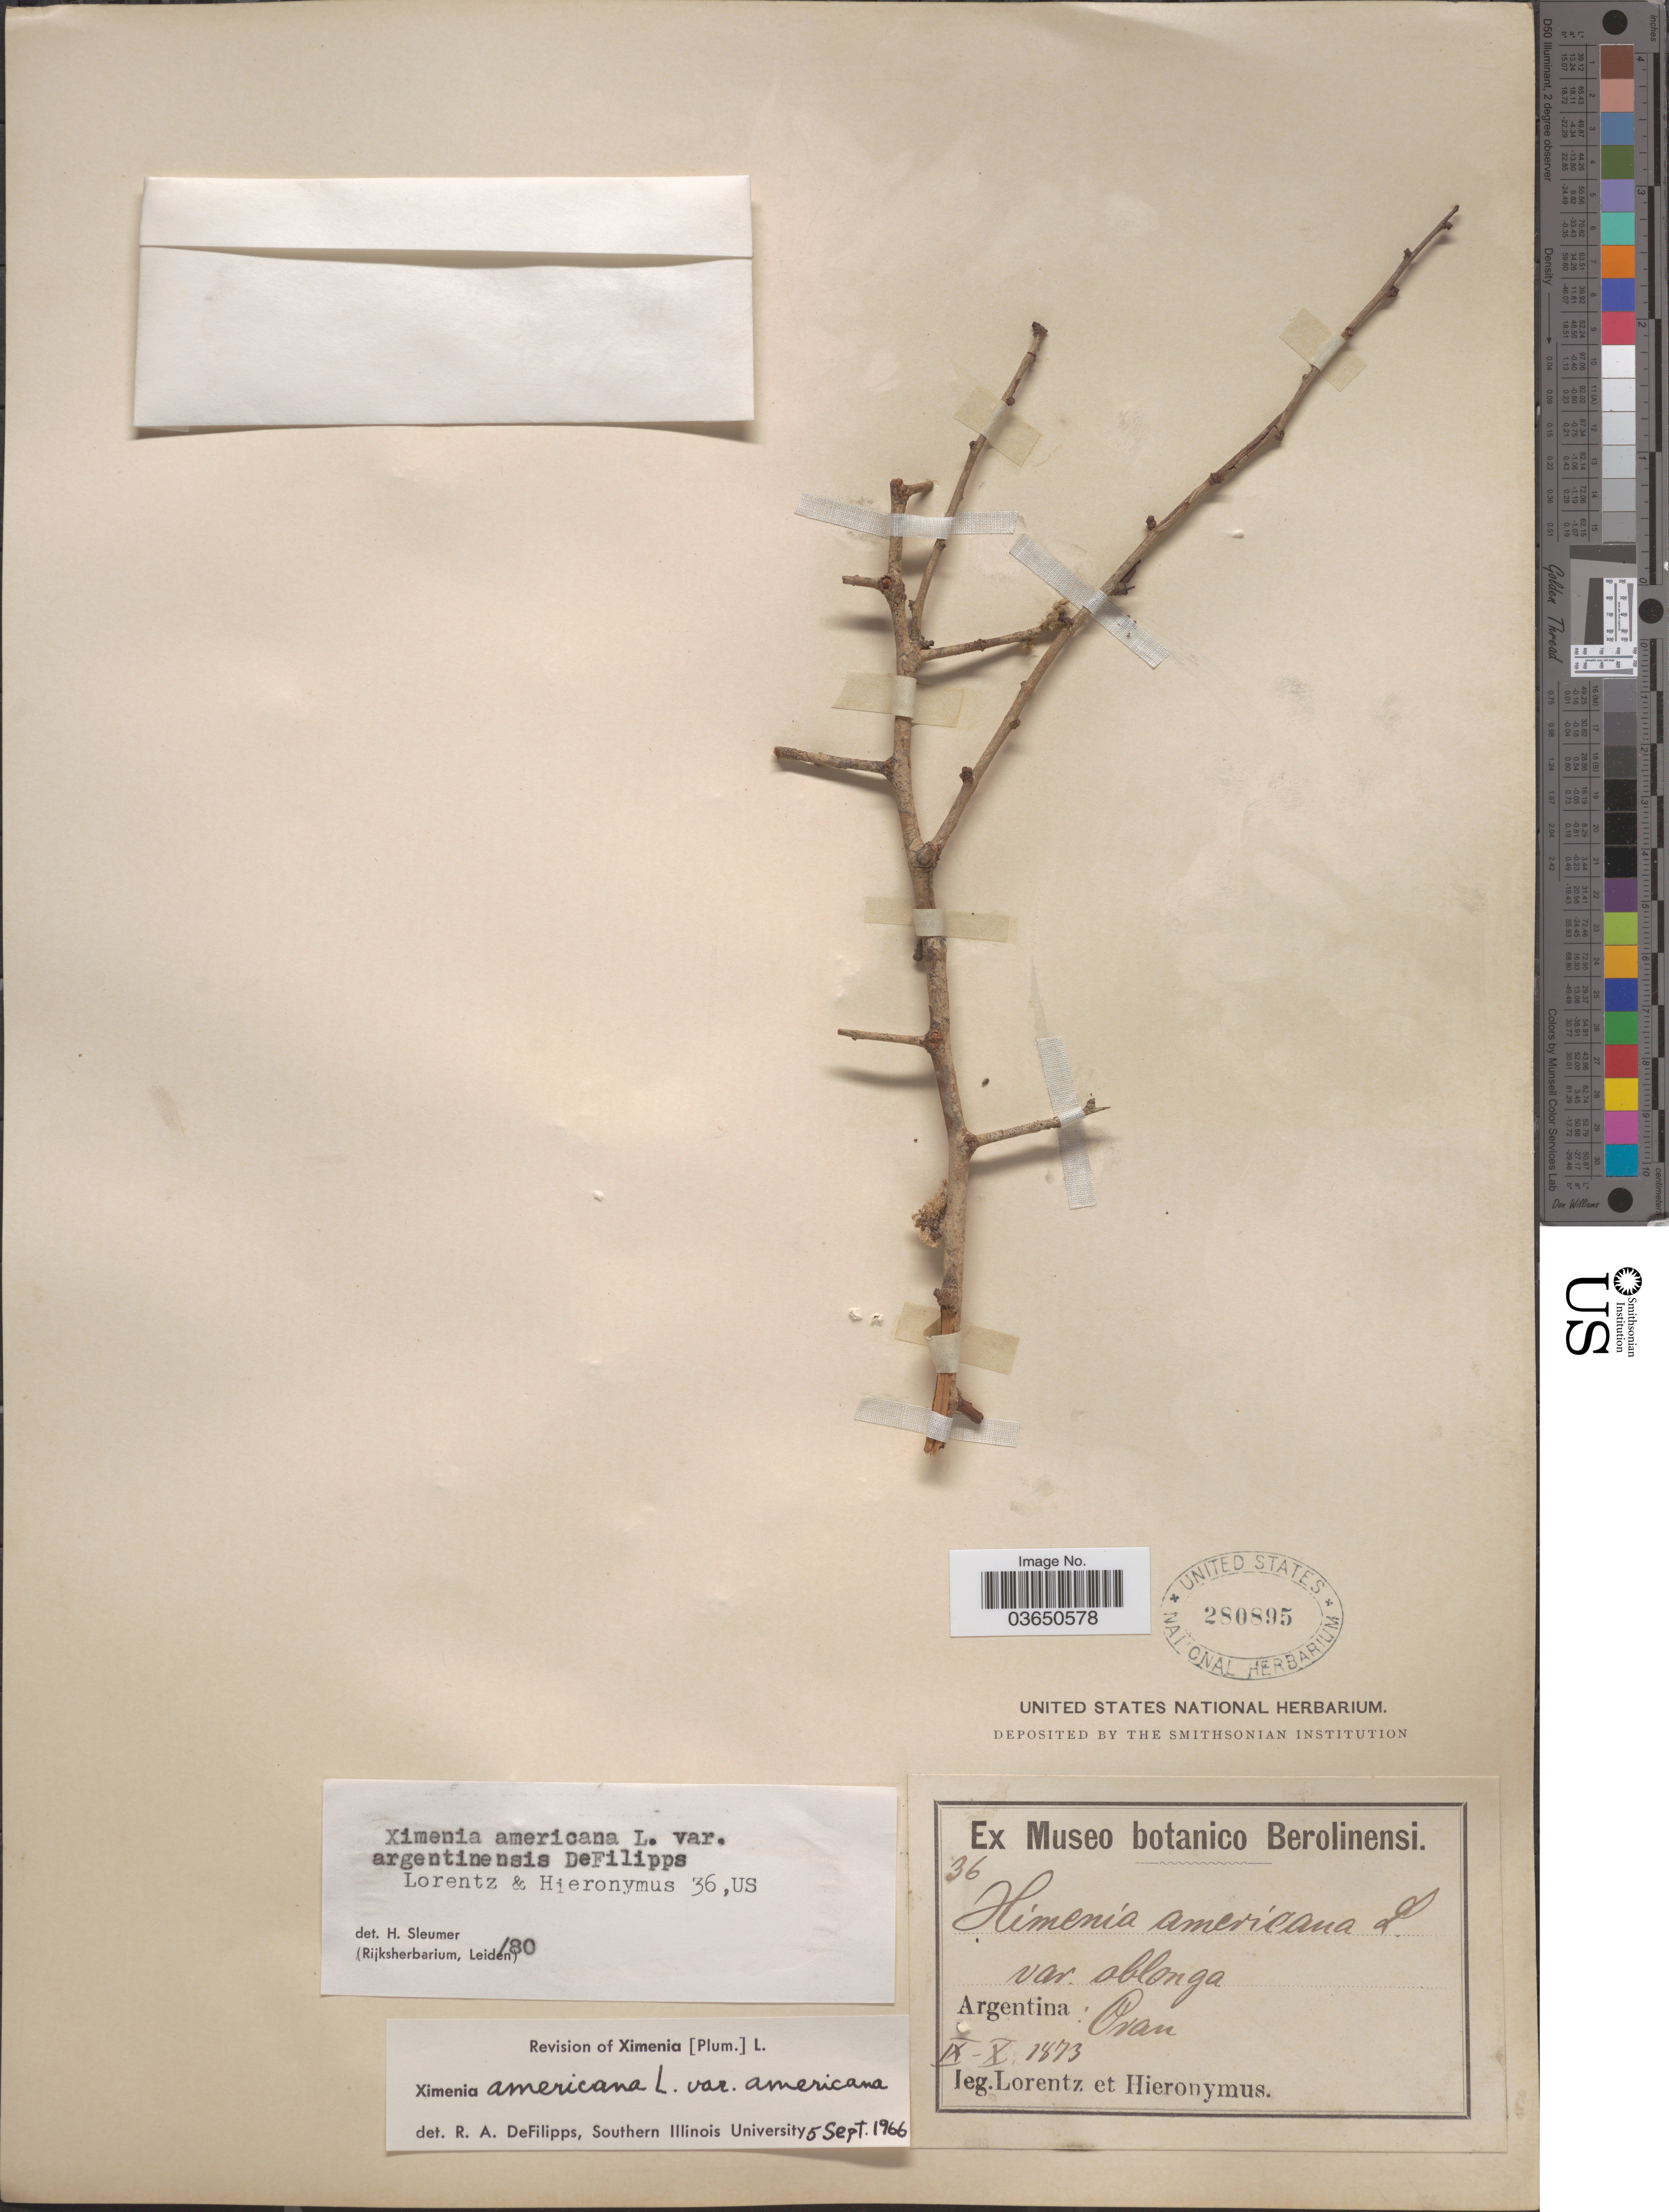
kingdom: Plantae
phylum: Tracheophyta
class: Magnoliopsida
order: Santalales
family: Ximeniaceae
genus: Ximenia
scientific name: Ximenia americana var. argentinensis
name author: DeFilipps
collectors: -. Lorentz & -. Hieronymus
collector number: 36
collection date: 1873-09/1873-10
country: Argentina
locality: Oran.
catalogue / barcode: US 280895